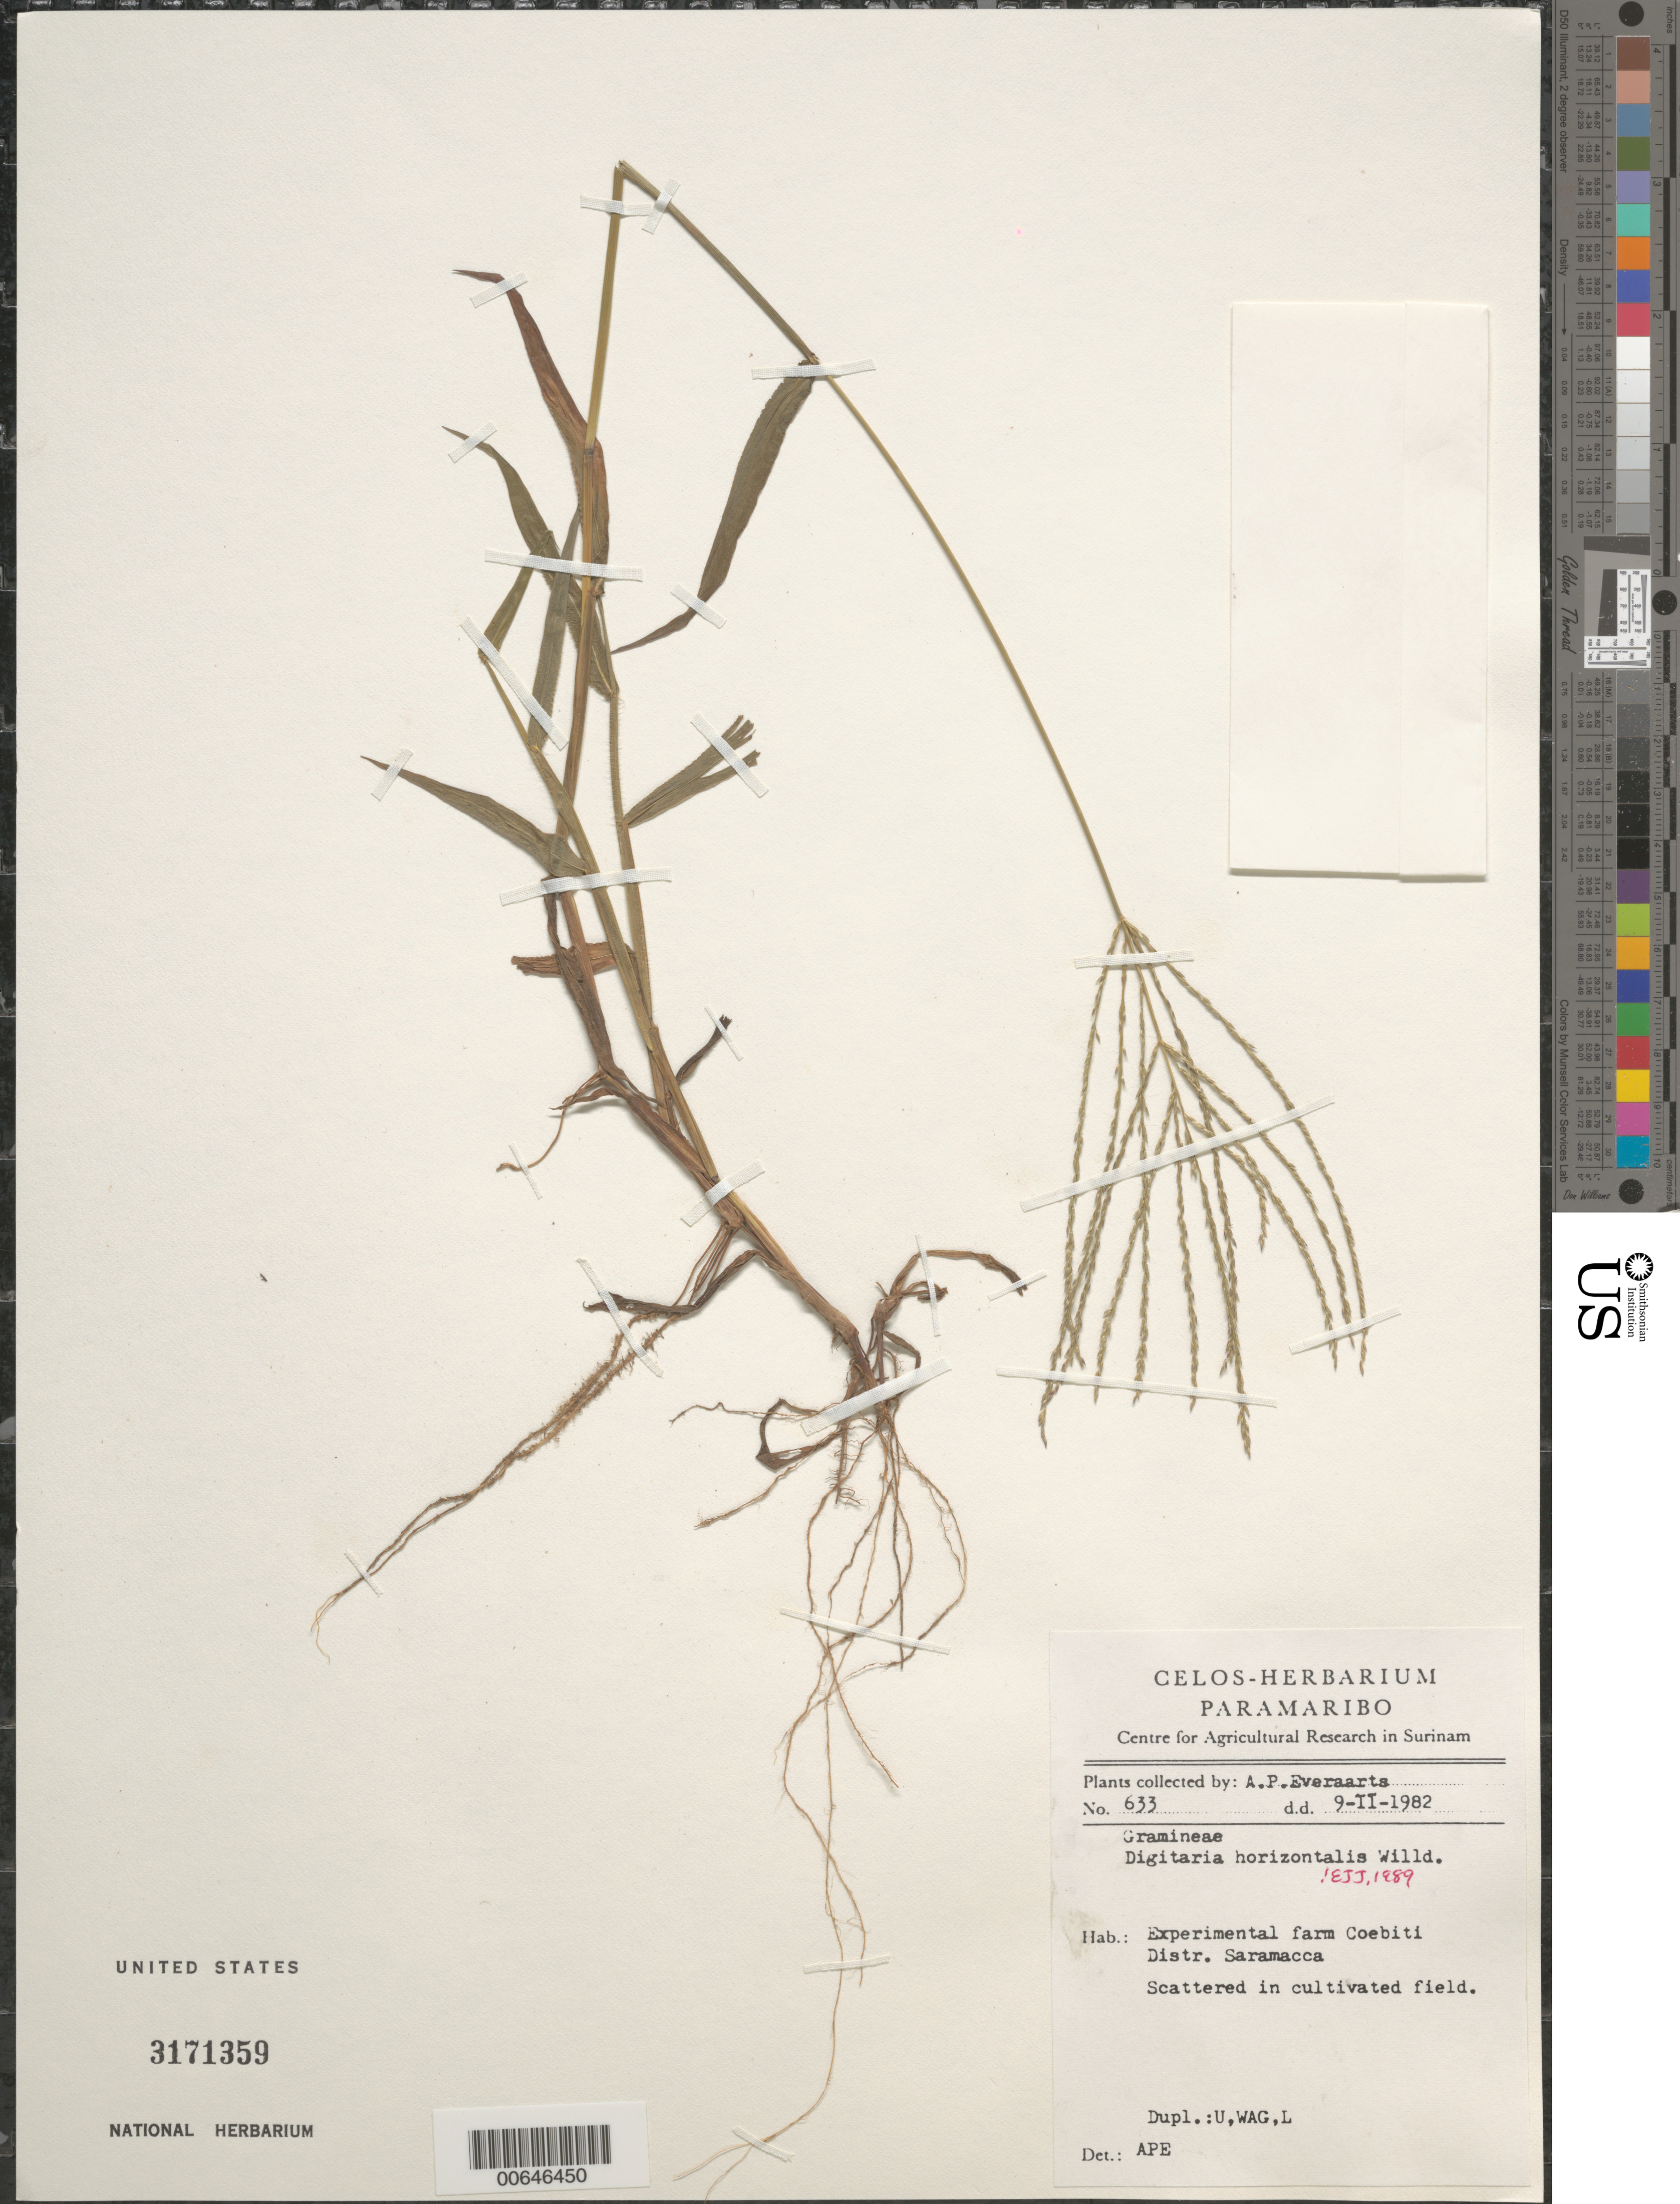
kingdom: Plantae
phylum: Tracheophyta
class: Liliopsida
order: Poales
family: Poaceae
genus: Digitaria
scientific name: Digitaria horizontalis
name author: Willd.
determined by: Judziewicz, E. J.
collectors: A. Everaarts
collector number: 633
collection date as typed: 9-Feb-82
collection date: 1982-02-09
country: Suriname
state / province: Saramacca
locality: Coebiti Experimental Farm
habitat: Scattered in cultivated field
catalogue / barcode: US 3171359